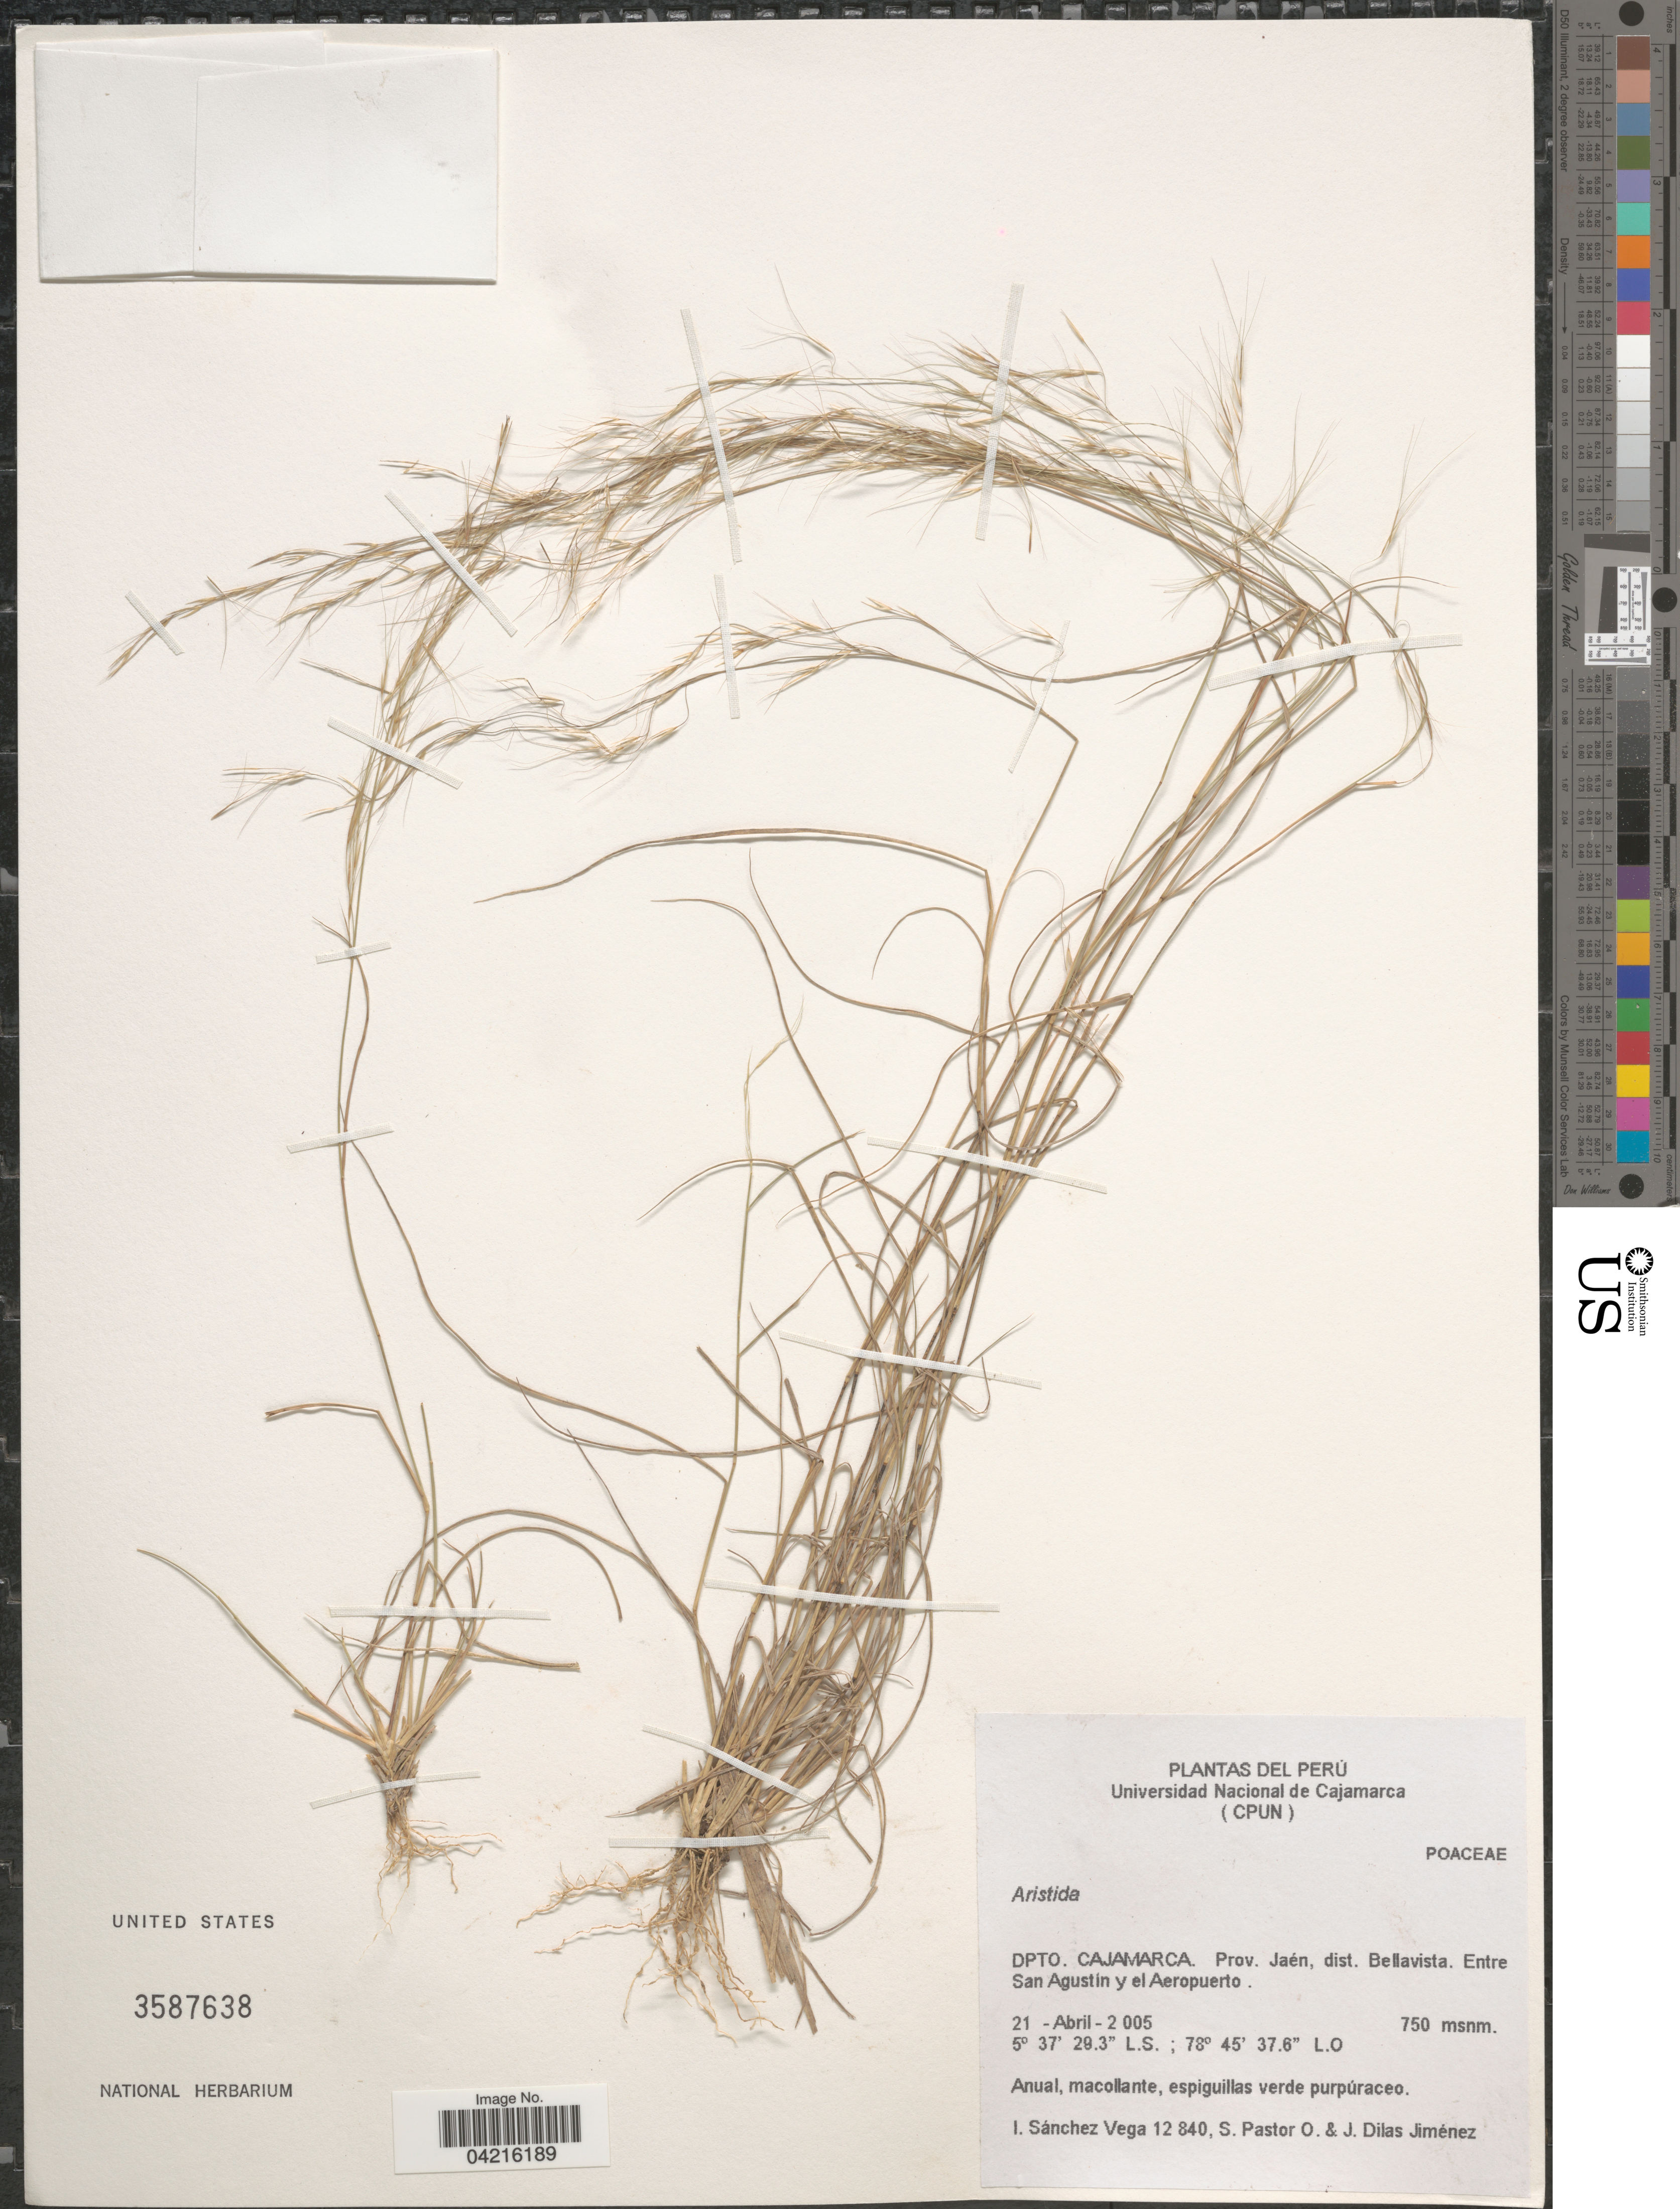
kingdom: Plantae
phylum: Tracheophyta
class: Liliopsida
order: Poales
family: Poaceae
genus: Aristida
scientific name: Aristida sp.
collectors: I. Sánchez Vega, S. Pastor O. & J. Dilas Jiménez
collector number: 12840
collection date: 2005-04-12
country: Peru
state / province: Cajamarca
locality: Dpto. Cajamarca. Prov. Jaén, dist. Bellavista. Entre San Agustin y el Aeropuerto.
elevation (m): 750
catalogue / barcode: US 3587638